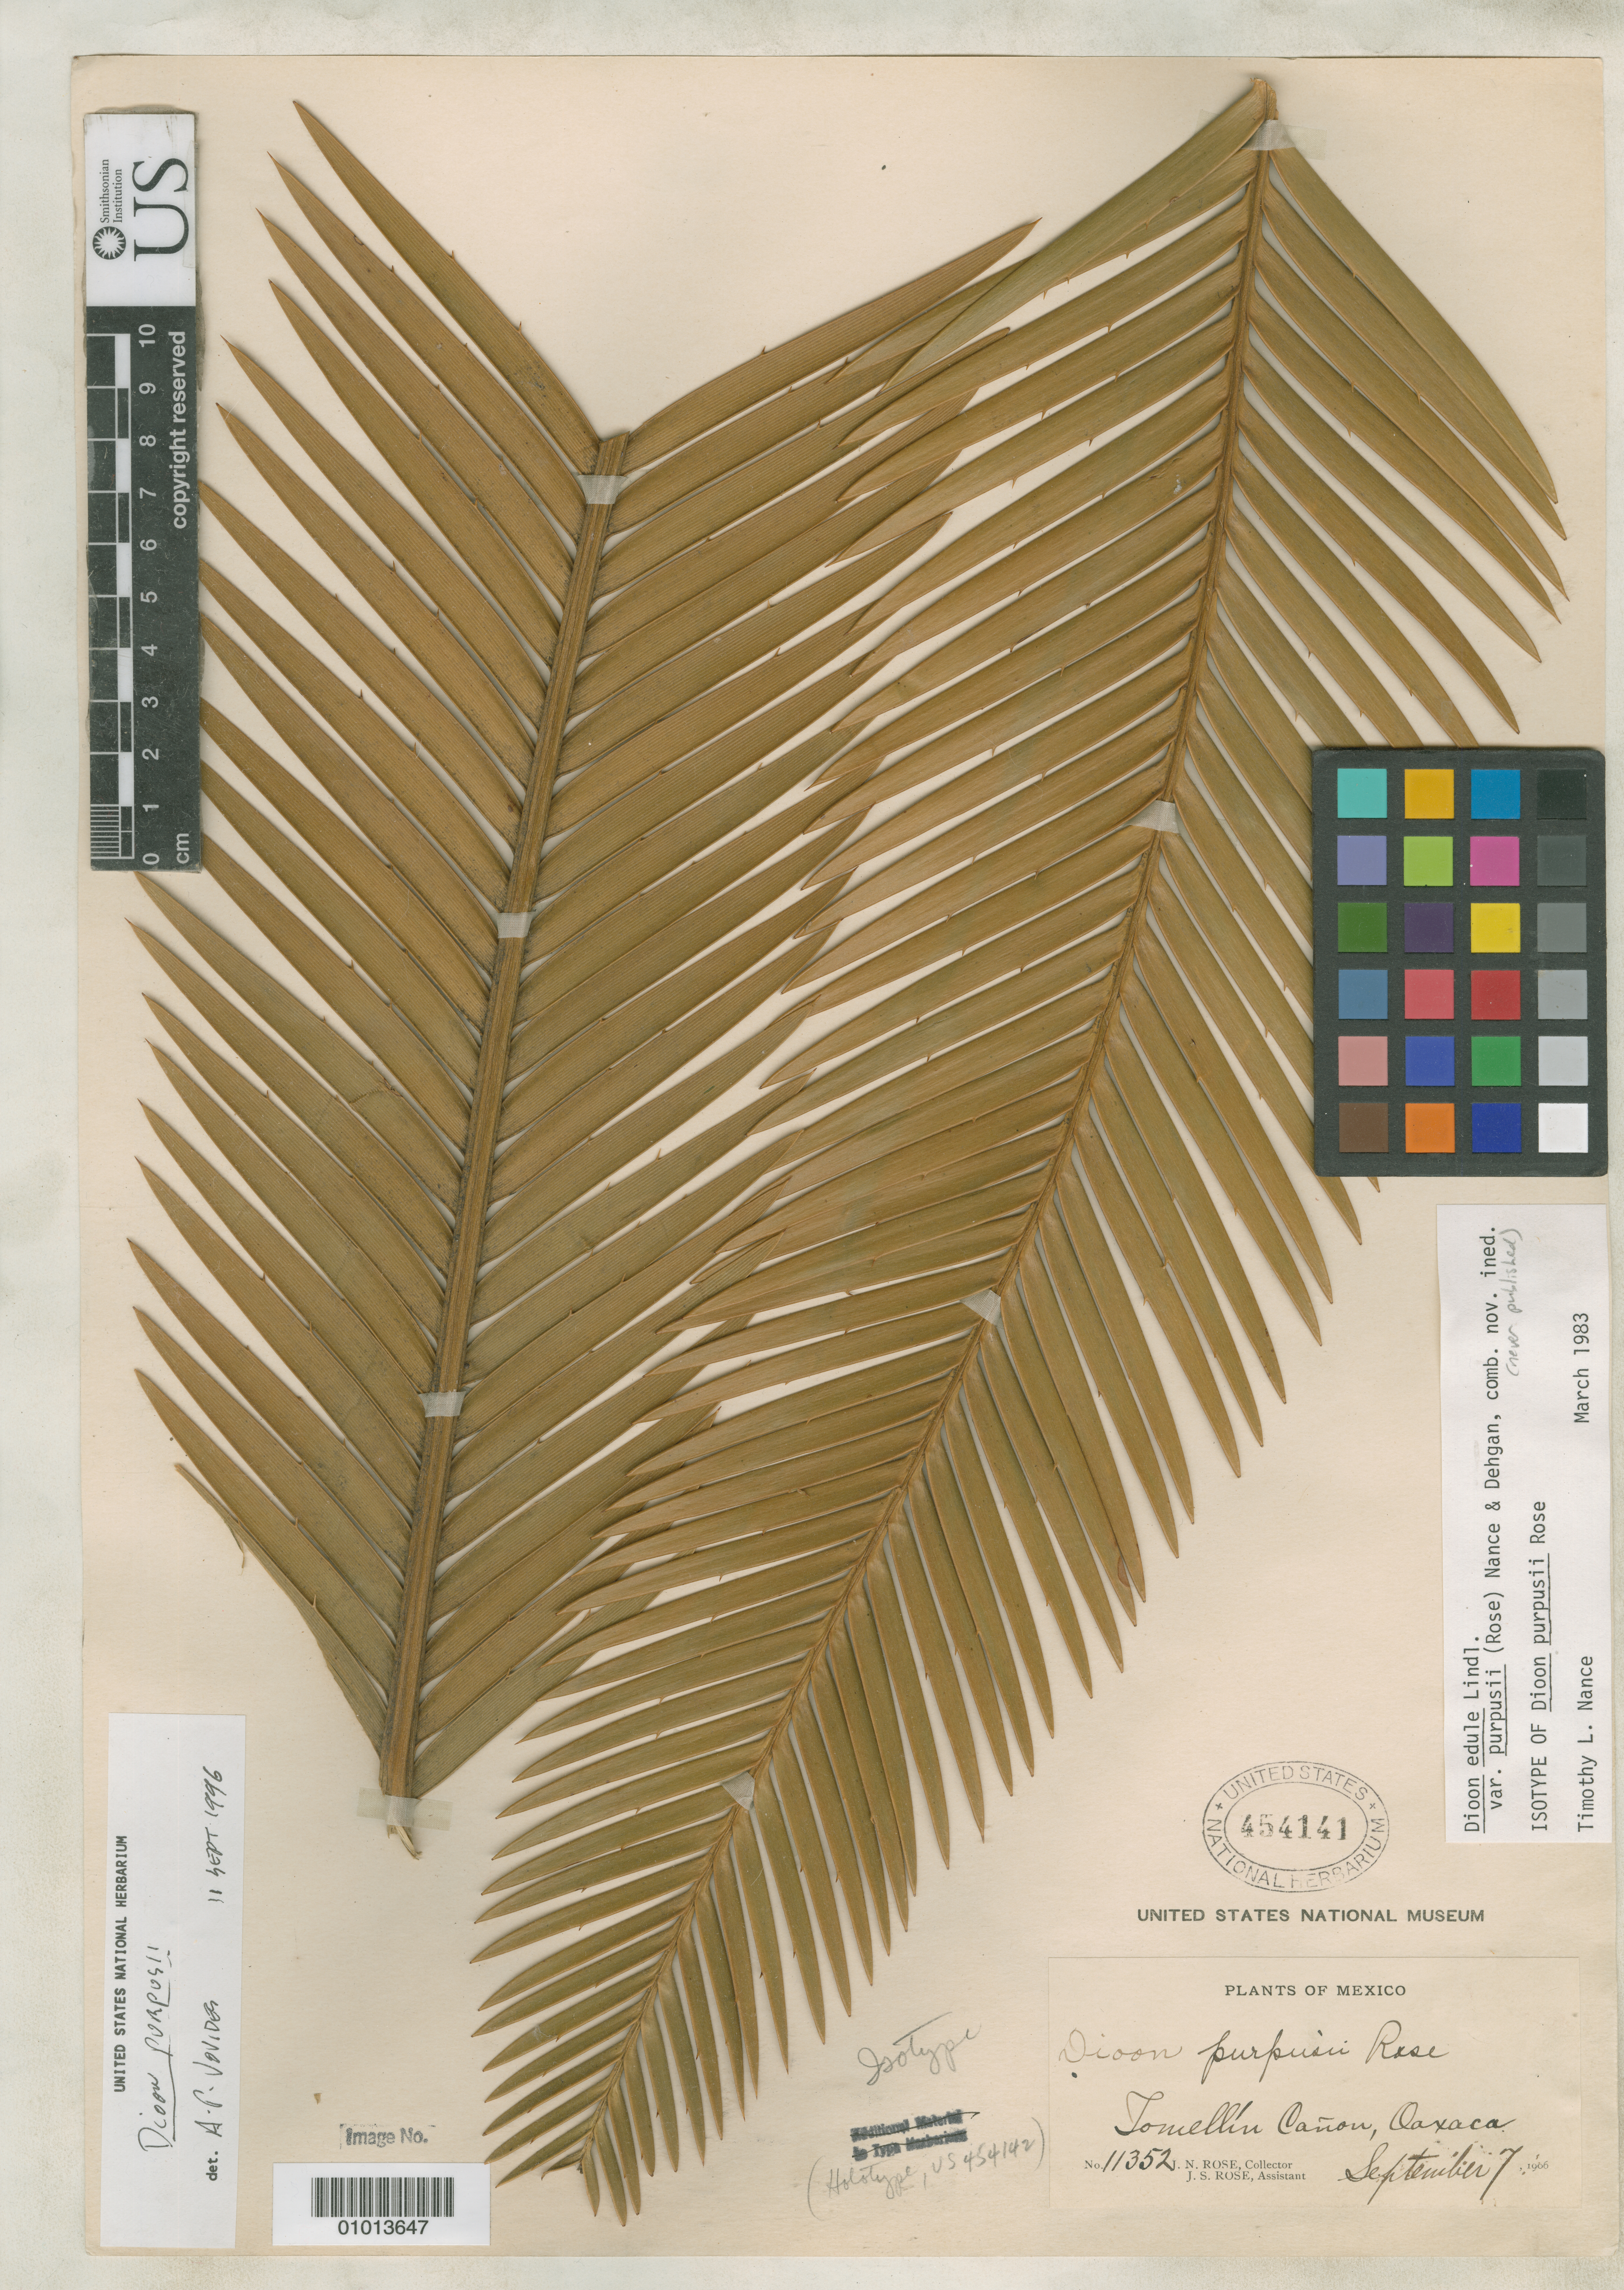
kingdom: Plantae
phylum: Tracheophyta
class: Cycadopsida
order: Cycadales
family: Zamiaceae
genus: Dioon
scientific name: Dioon purpusii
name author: Rose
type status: Isotype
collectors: J. N. Rose & J. S. Rose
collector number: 11352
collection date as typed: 07 Sep 1906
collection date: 1906-09-07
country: Mexico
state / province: Oaxaca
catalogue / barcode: US 454141